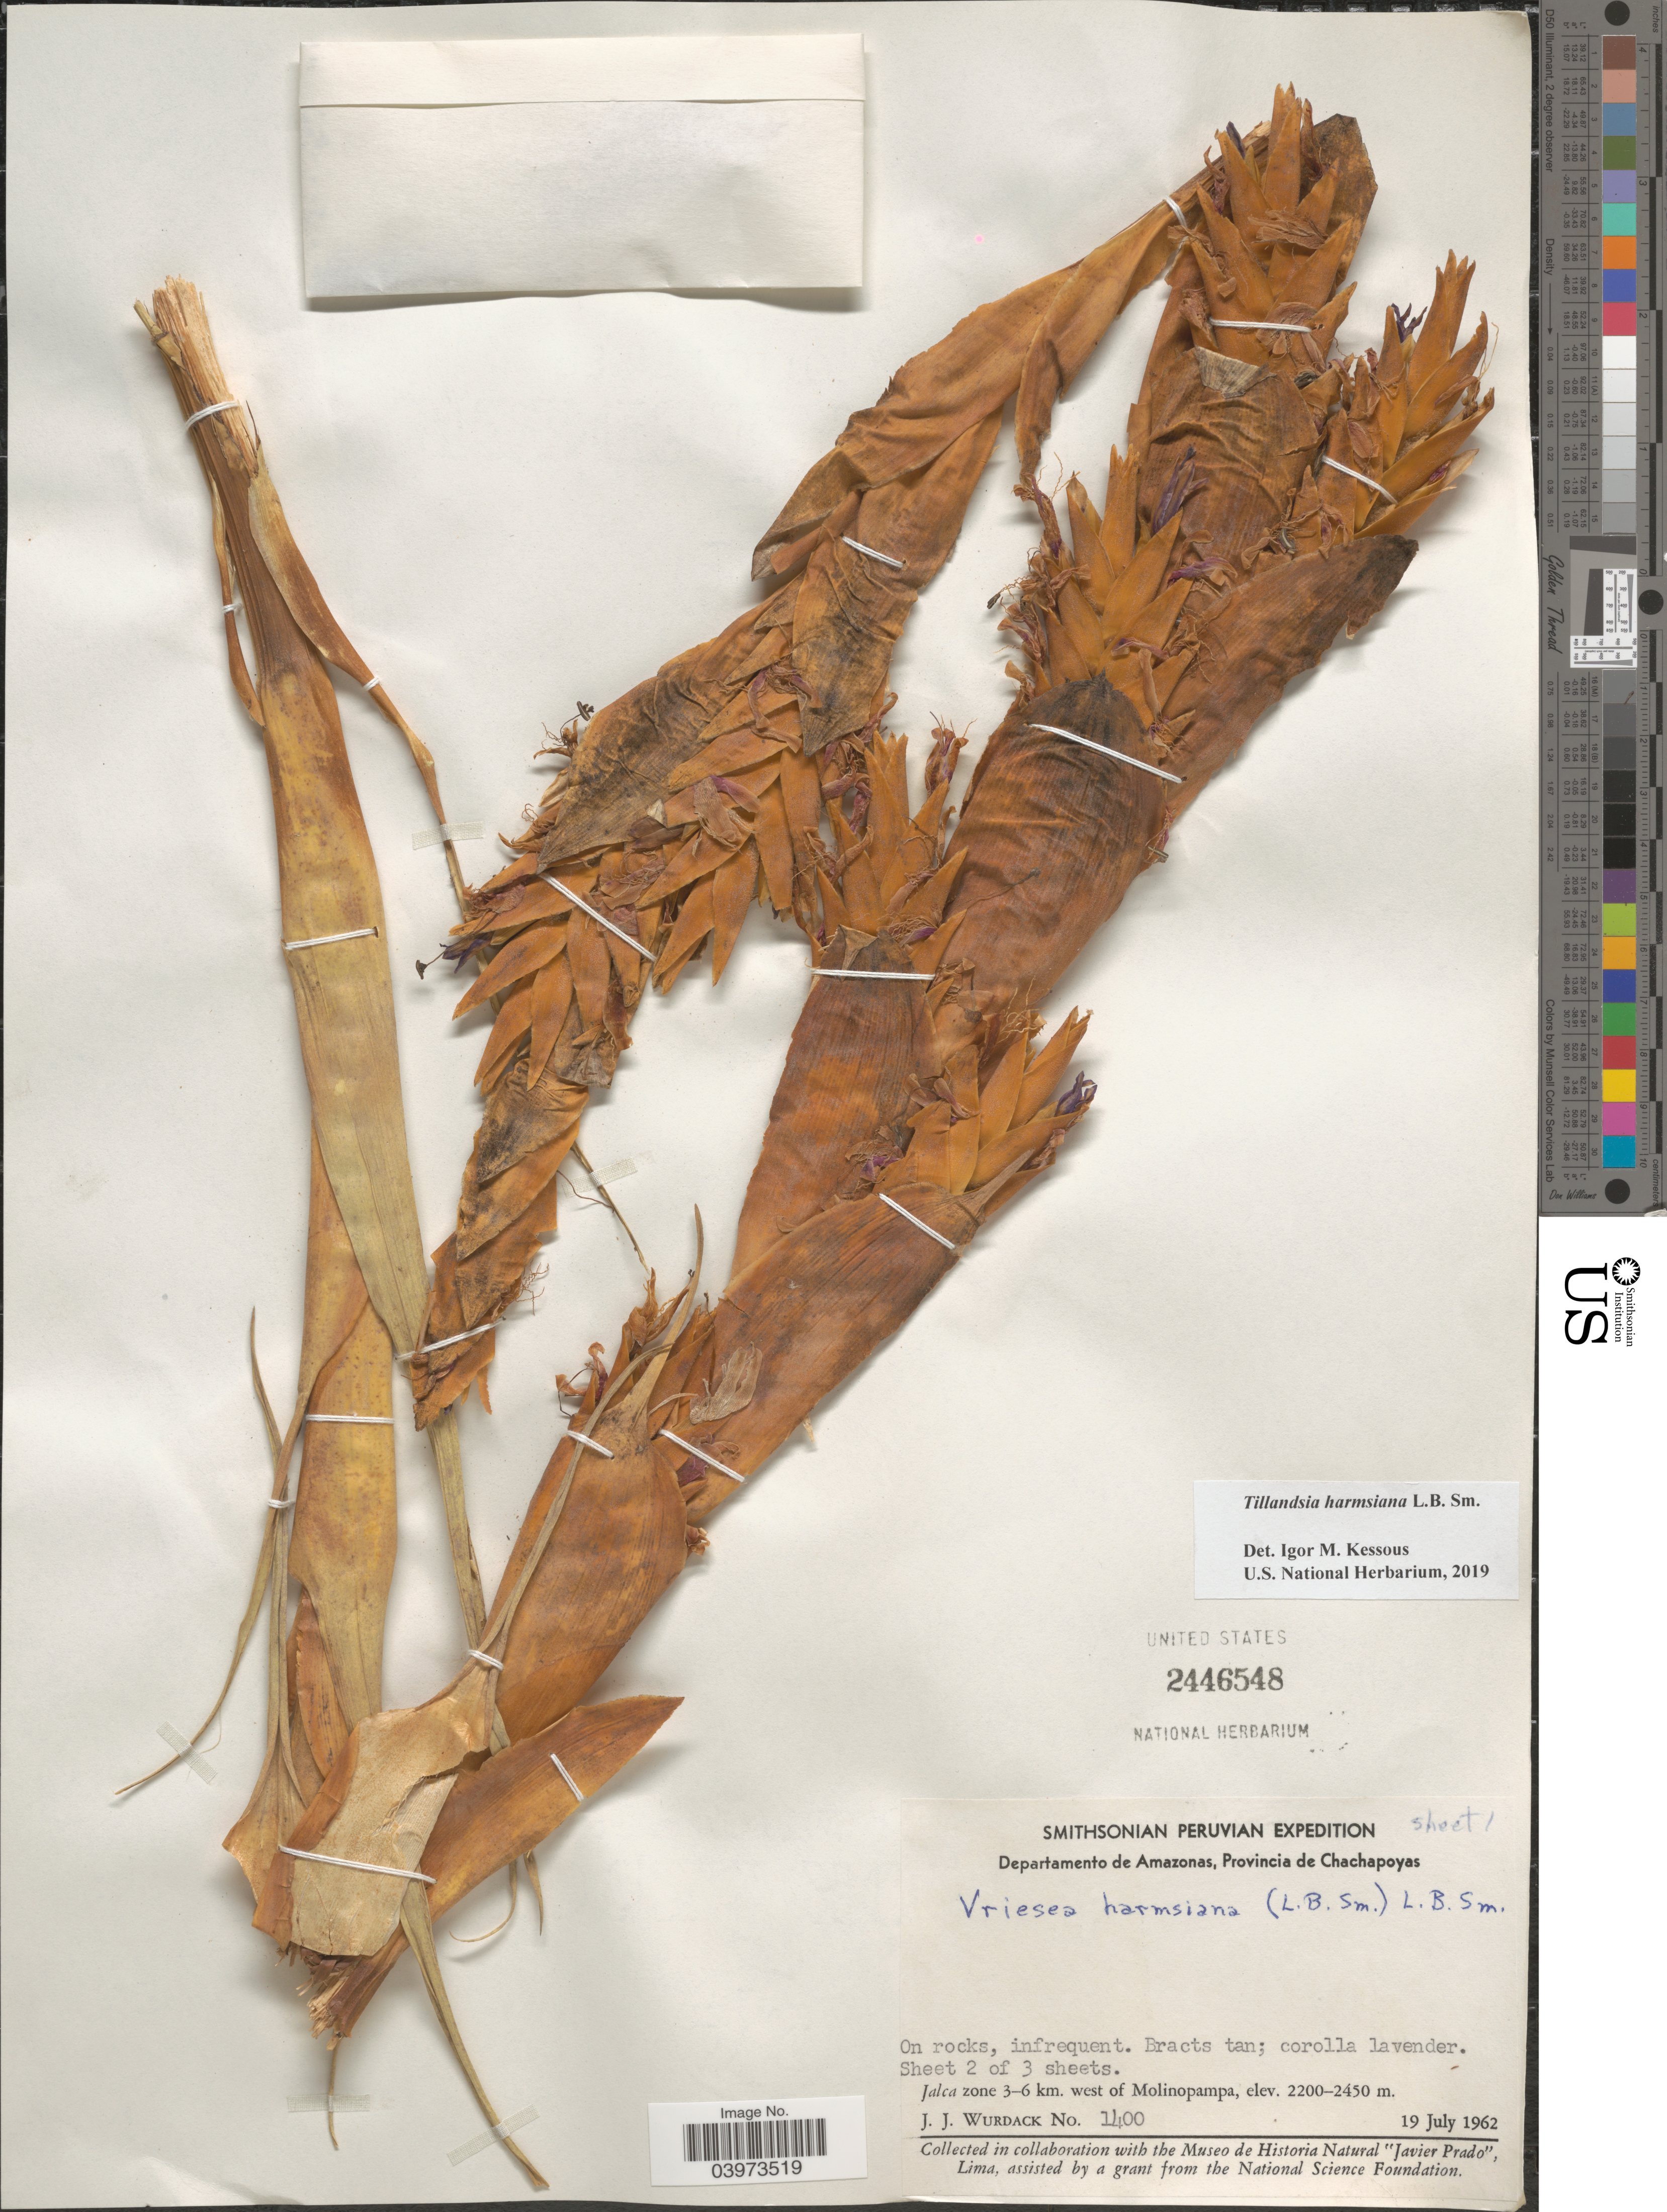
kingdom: Plantae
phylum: Tracheophyta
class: Liliopsida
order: Poales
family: Bromeliaceae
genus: Tillandsia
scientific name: Tillandsia harmsiana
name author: L.B. Sm.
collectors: J. J. Wurdack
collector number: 1400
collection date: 1962-07-19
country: Peru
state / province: Amazonas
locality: Smithsonian Peruvian Expedition. Departamento de Amazonas, Provincia de Chachapoyas. Jalca zone 3-6 km. west of Molinopampa.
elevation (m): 2200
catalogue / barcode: US 2446548